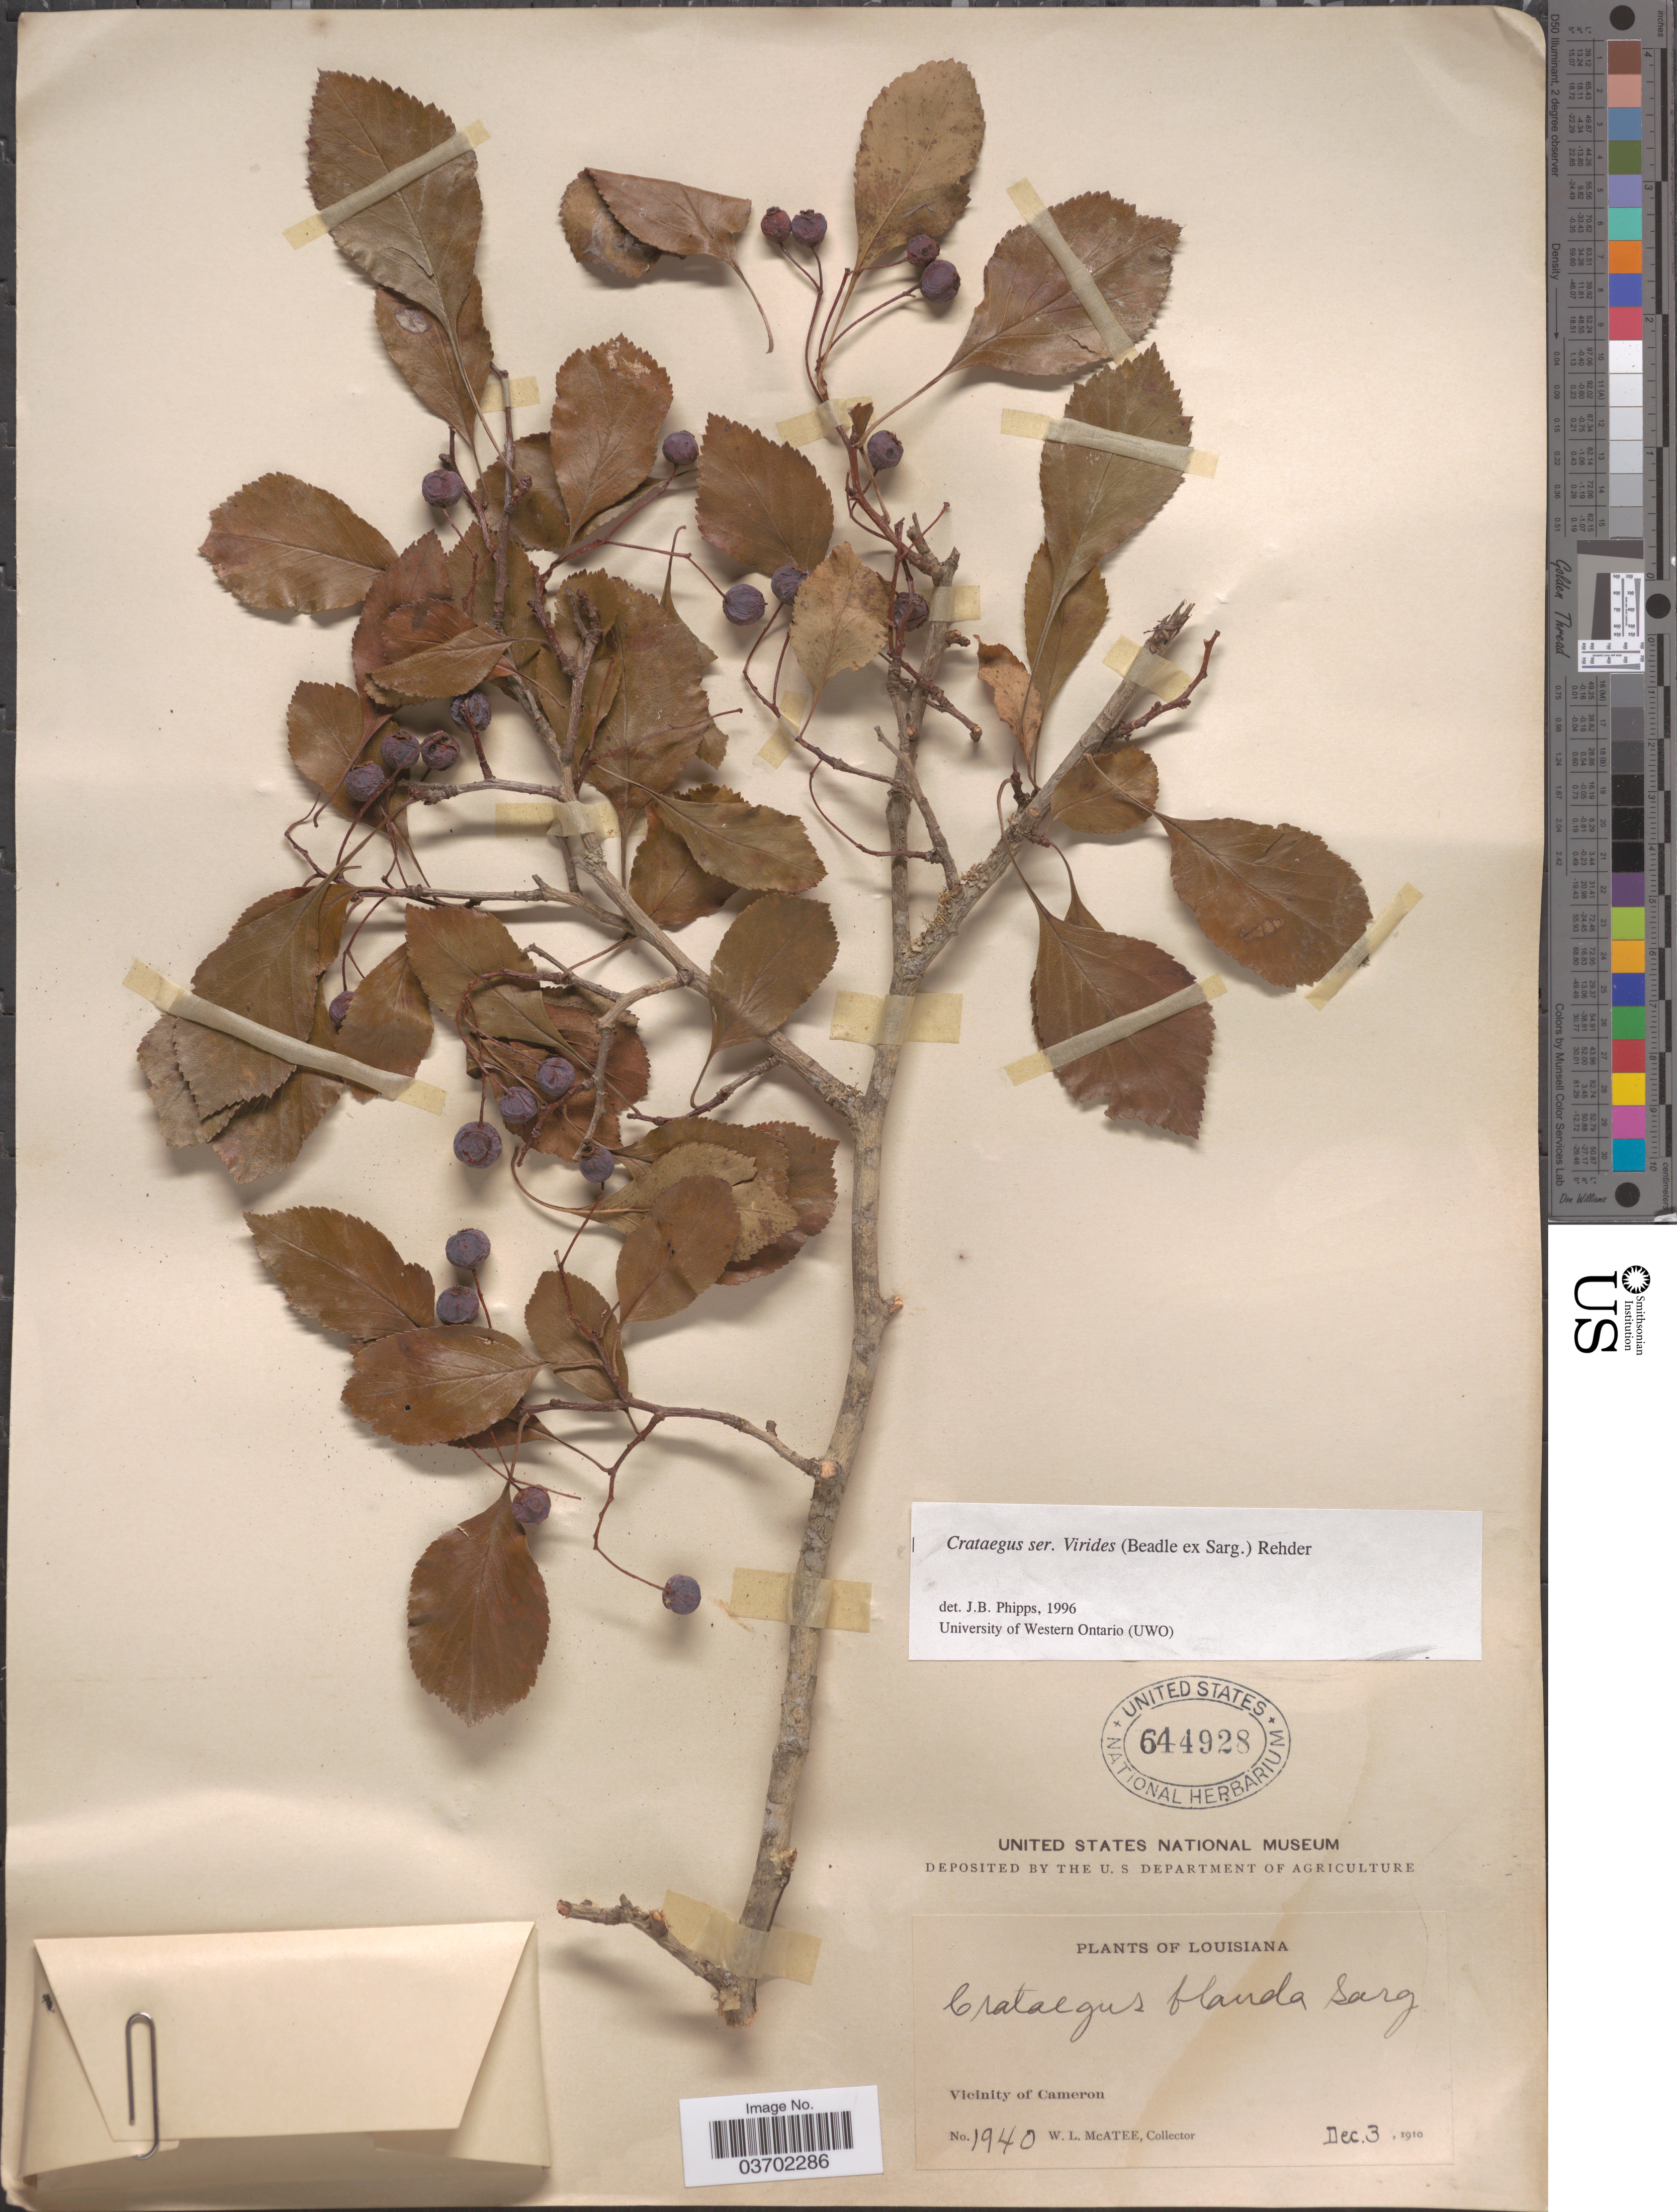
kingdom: Plantae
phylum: Tracheophyta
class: Magnoliopsida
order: Rosales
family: Rosaceae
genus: Crataegus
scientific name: Crataegus viridis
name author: L.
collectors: W. McAtee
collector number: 1940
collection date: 1910-12-03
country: United States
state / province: Louisiana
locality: Vicinity of Cameron.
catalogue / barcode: US 644928